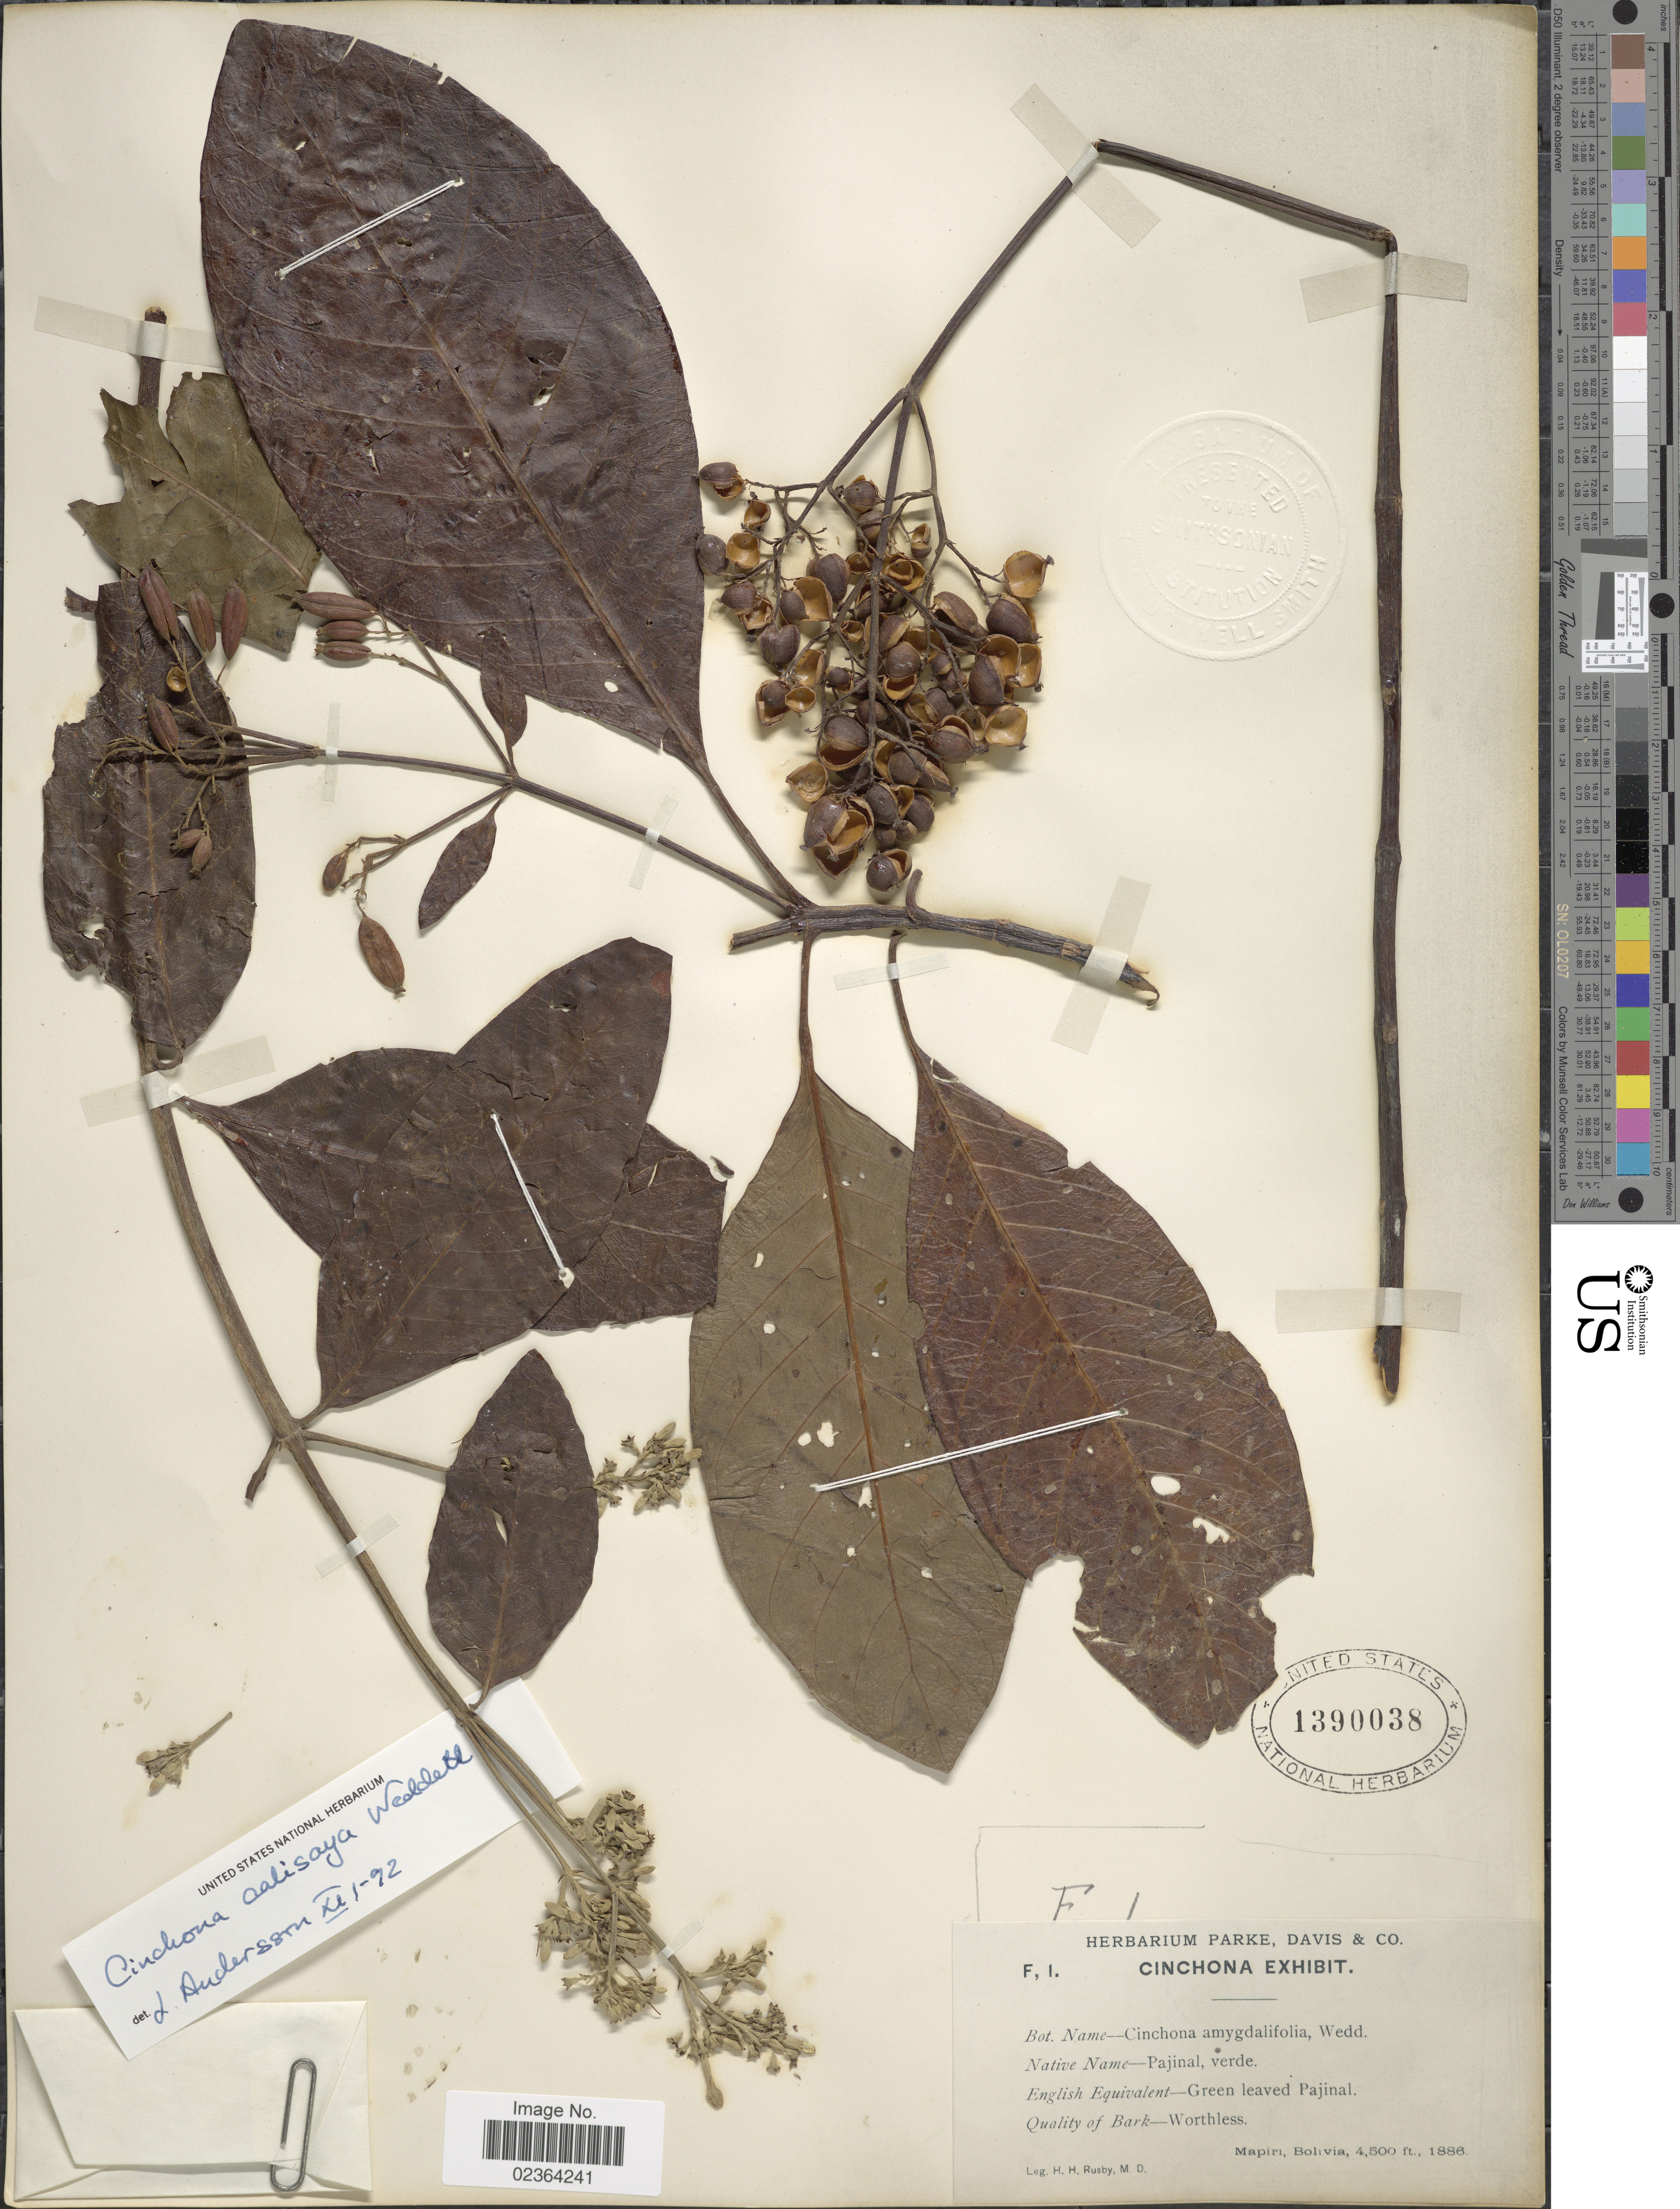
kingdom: Plantae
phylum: Tracheophyta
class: Magnoliopsida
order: Gentianales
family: Rubiaceae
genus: Cinchona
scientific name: Cinchona calisaya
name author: Wedd.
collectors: H. H. Rusby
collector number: F, 1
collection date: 1886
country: Bolivia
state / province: La Páz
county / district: Larecaja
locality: Mapiri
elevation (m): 1372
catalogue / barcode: US 1390038